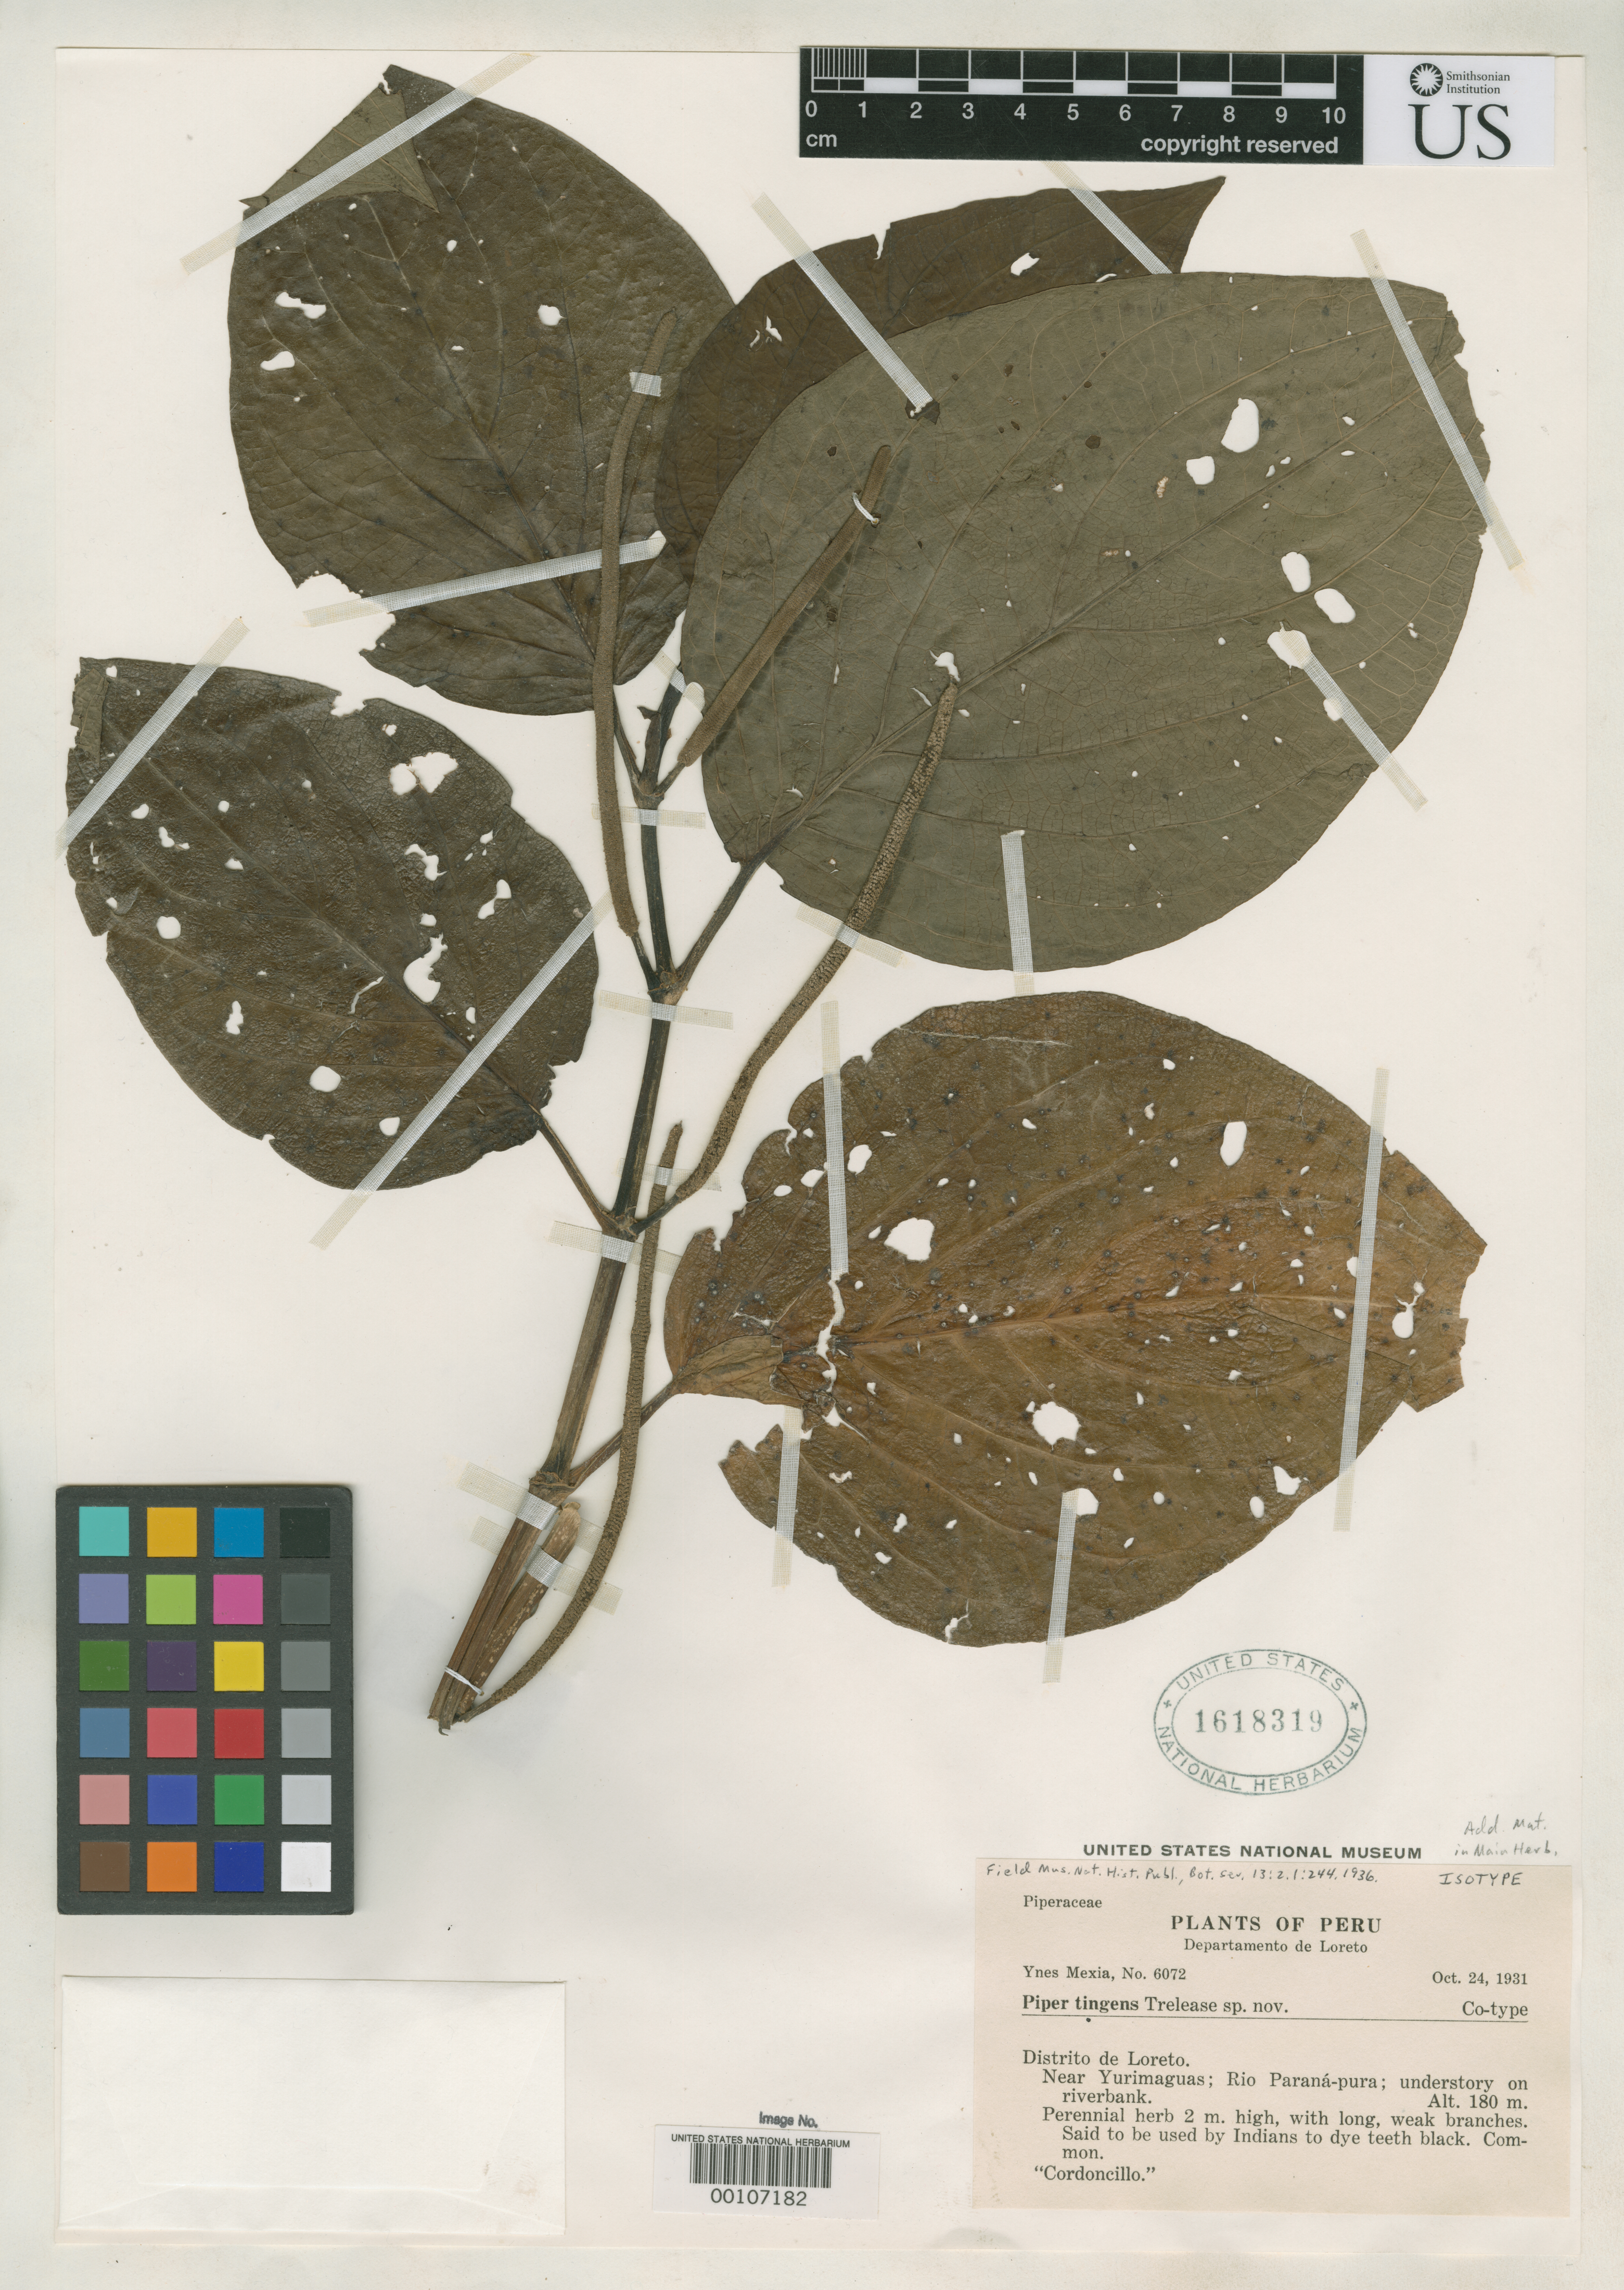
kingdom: Plantae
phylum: Tracheophyta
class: Magnoliopsida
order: Piperales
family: Piperaceae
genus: Piper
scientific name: Piper tingens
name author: Trel. in J.F. Macbr.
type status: Isotype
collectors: Y. Mexia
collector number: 6072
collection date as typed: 24 Oct 1931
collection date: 1931-10-24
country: Peru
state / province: Loreto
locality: Near Yurimaguas, Rio Parana-pura.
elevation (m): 180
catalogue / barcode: US 1618319